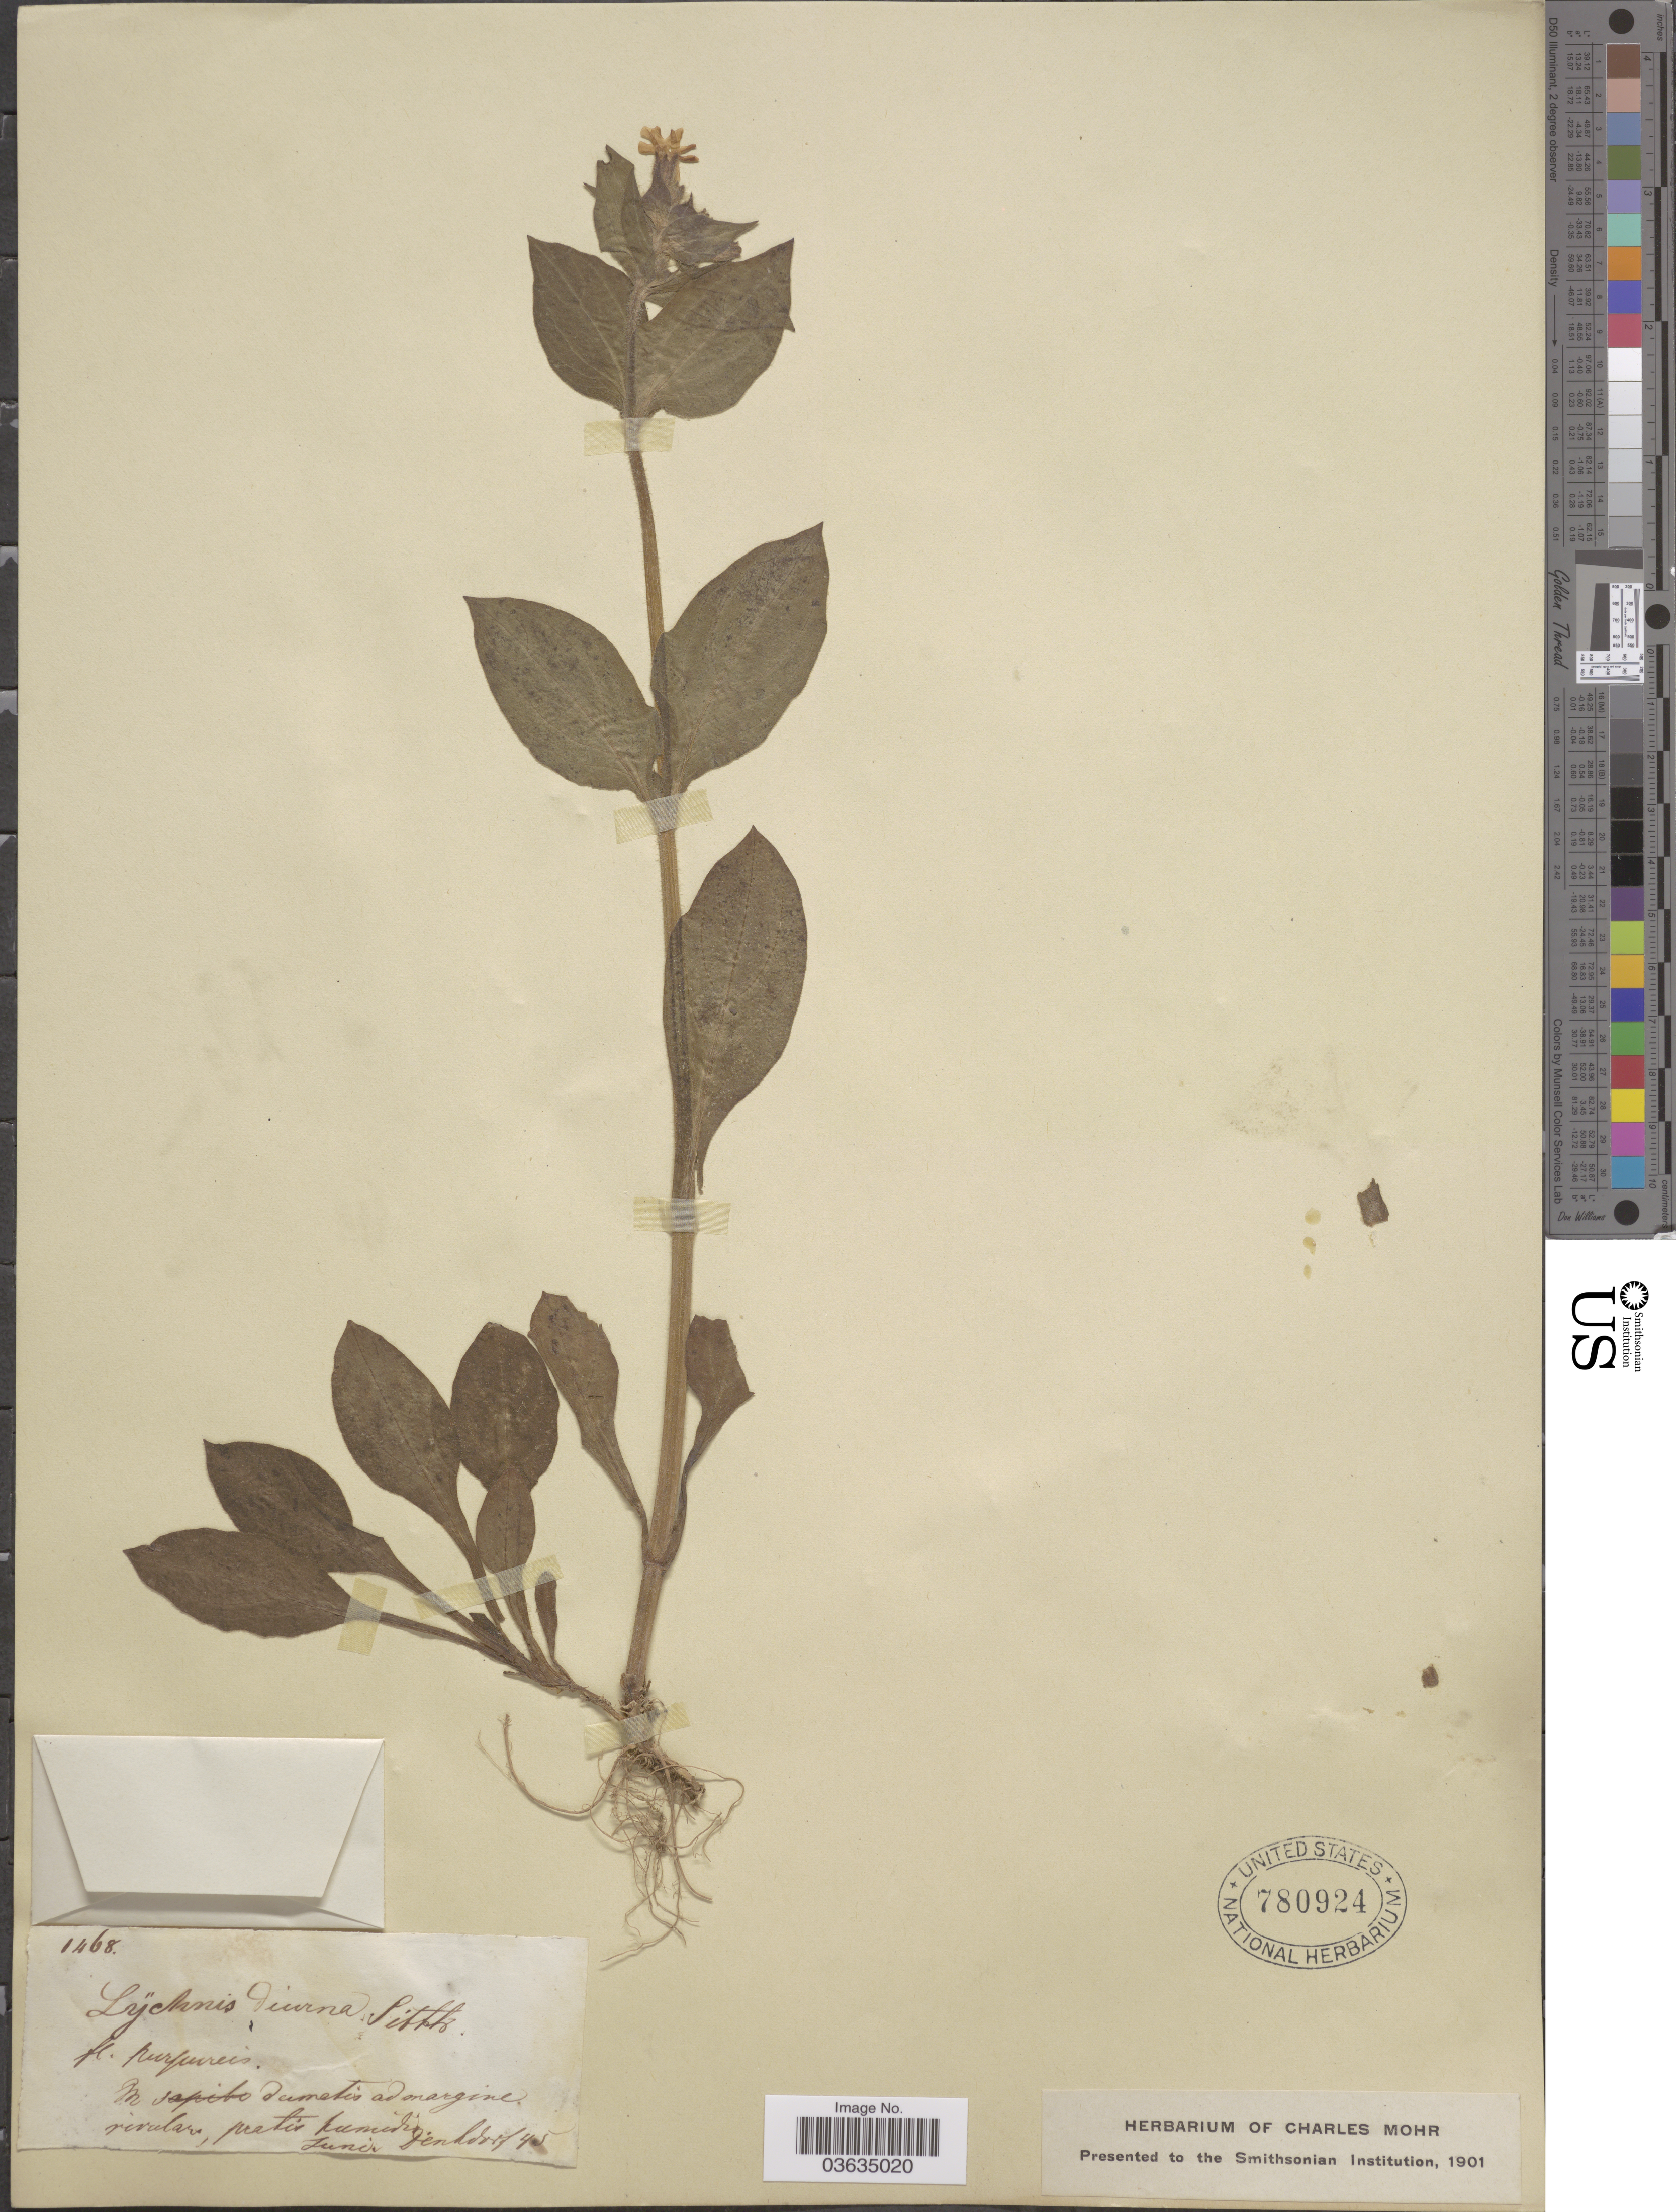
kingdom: Plantae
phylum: Tracheophyta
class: Magnoliopsida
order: Caryophyllales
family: Caryophyllaceae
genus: Silene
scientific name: Silene dioica subsp. dioica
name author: (L.) Clairv.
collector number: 1468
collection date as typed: Transcribed d/m/y: /6/45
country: Germany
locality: In dumetis ad margine rivularia, pratis humidis. Denkdorf.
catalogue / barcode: US 780924